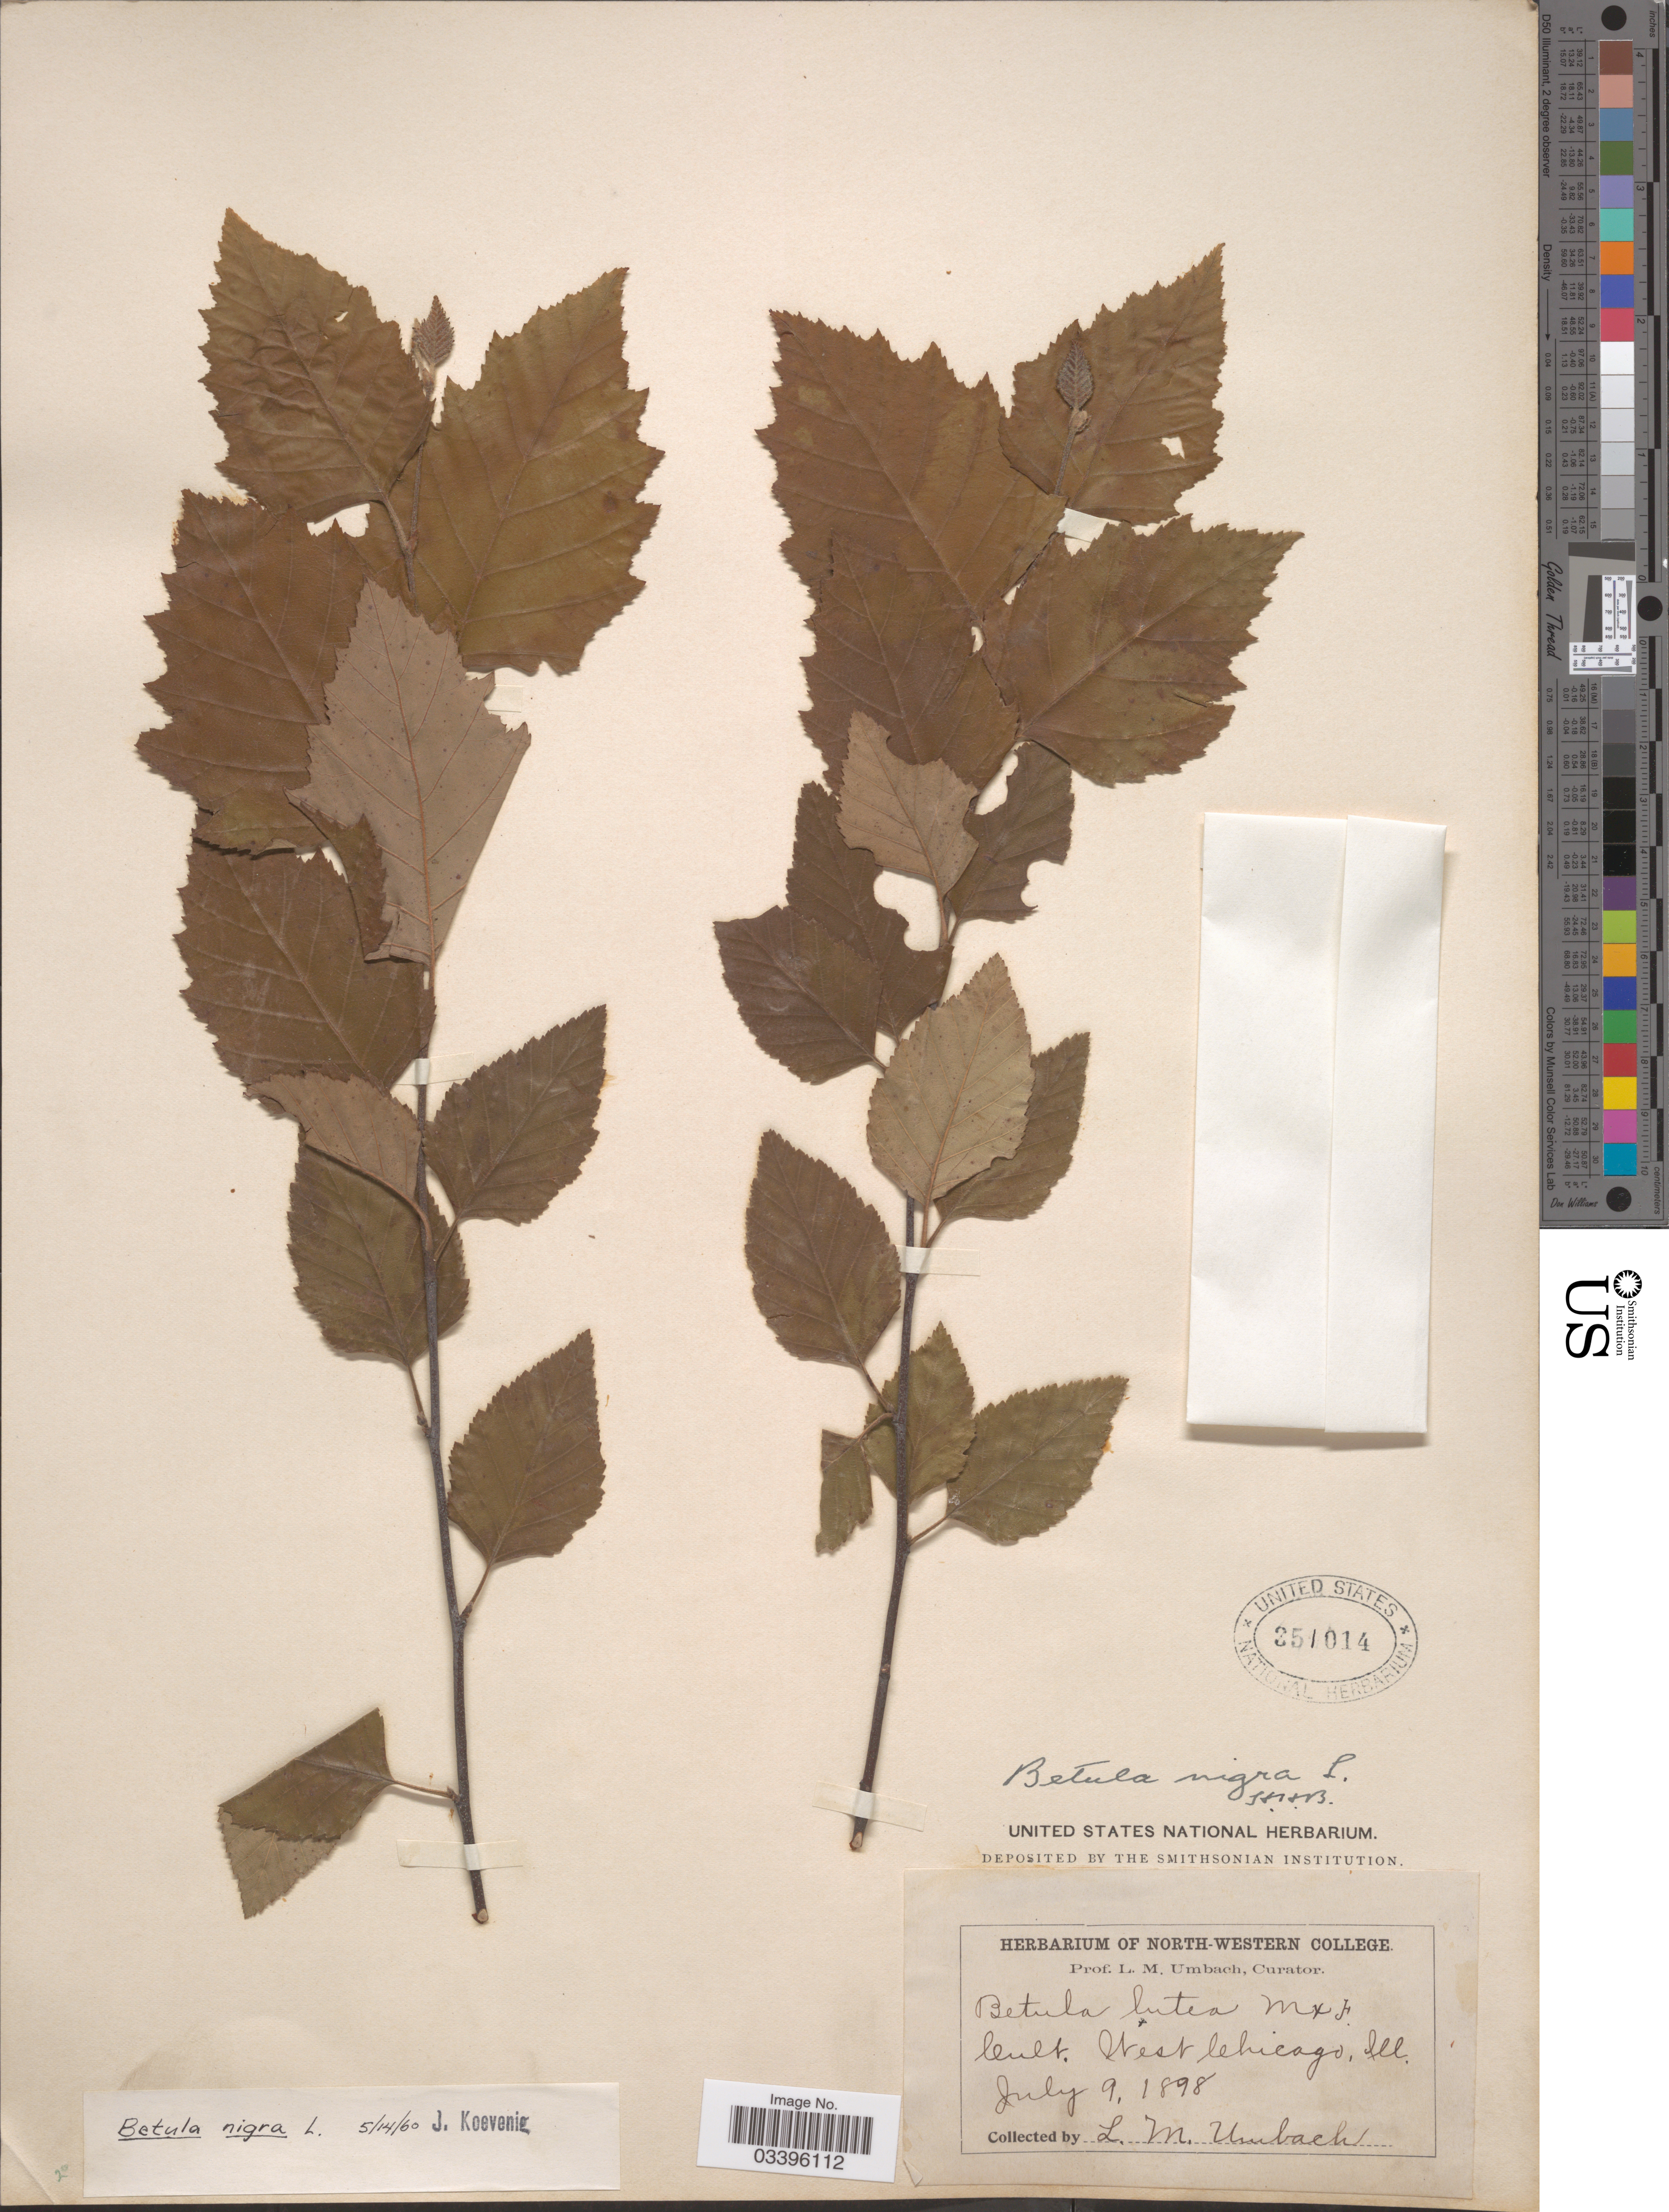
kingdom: Plantae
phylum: Tracheophyta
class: Magnoliopsida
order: Fagales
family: Betulaceae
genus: Betula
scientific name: Betula nigra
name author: L.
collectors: L. M. Umbach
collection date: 1898-07-09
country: United States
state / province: Illinois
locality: West Chicago.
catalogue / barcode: US 351014